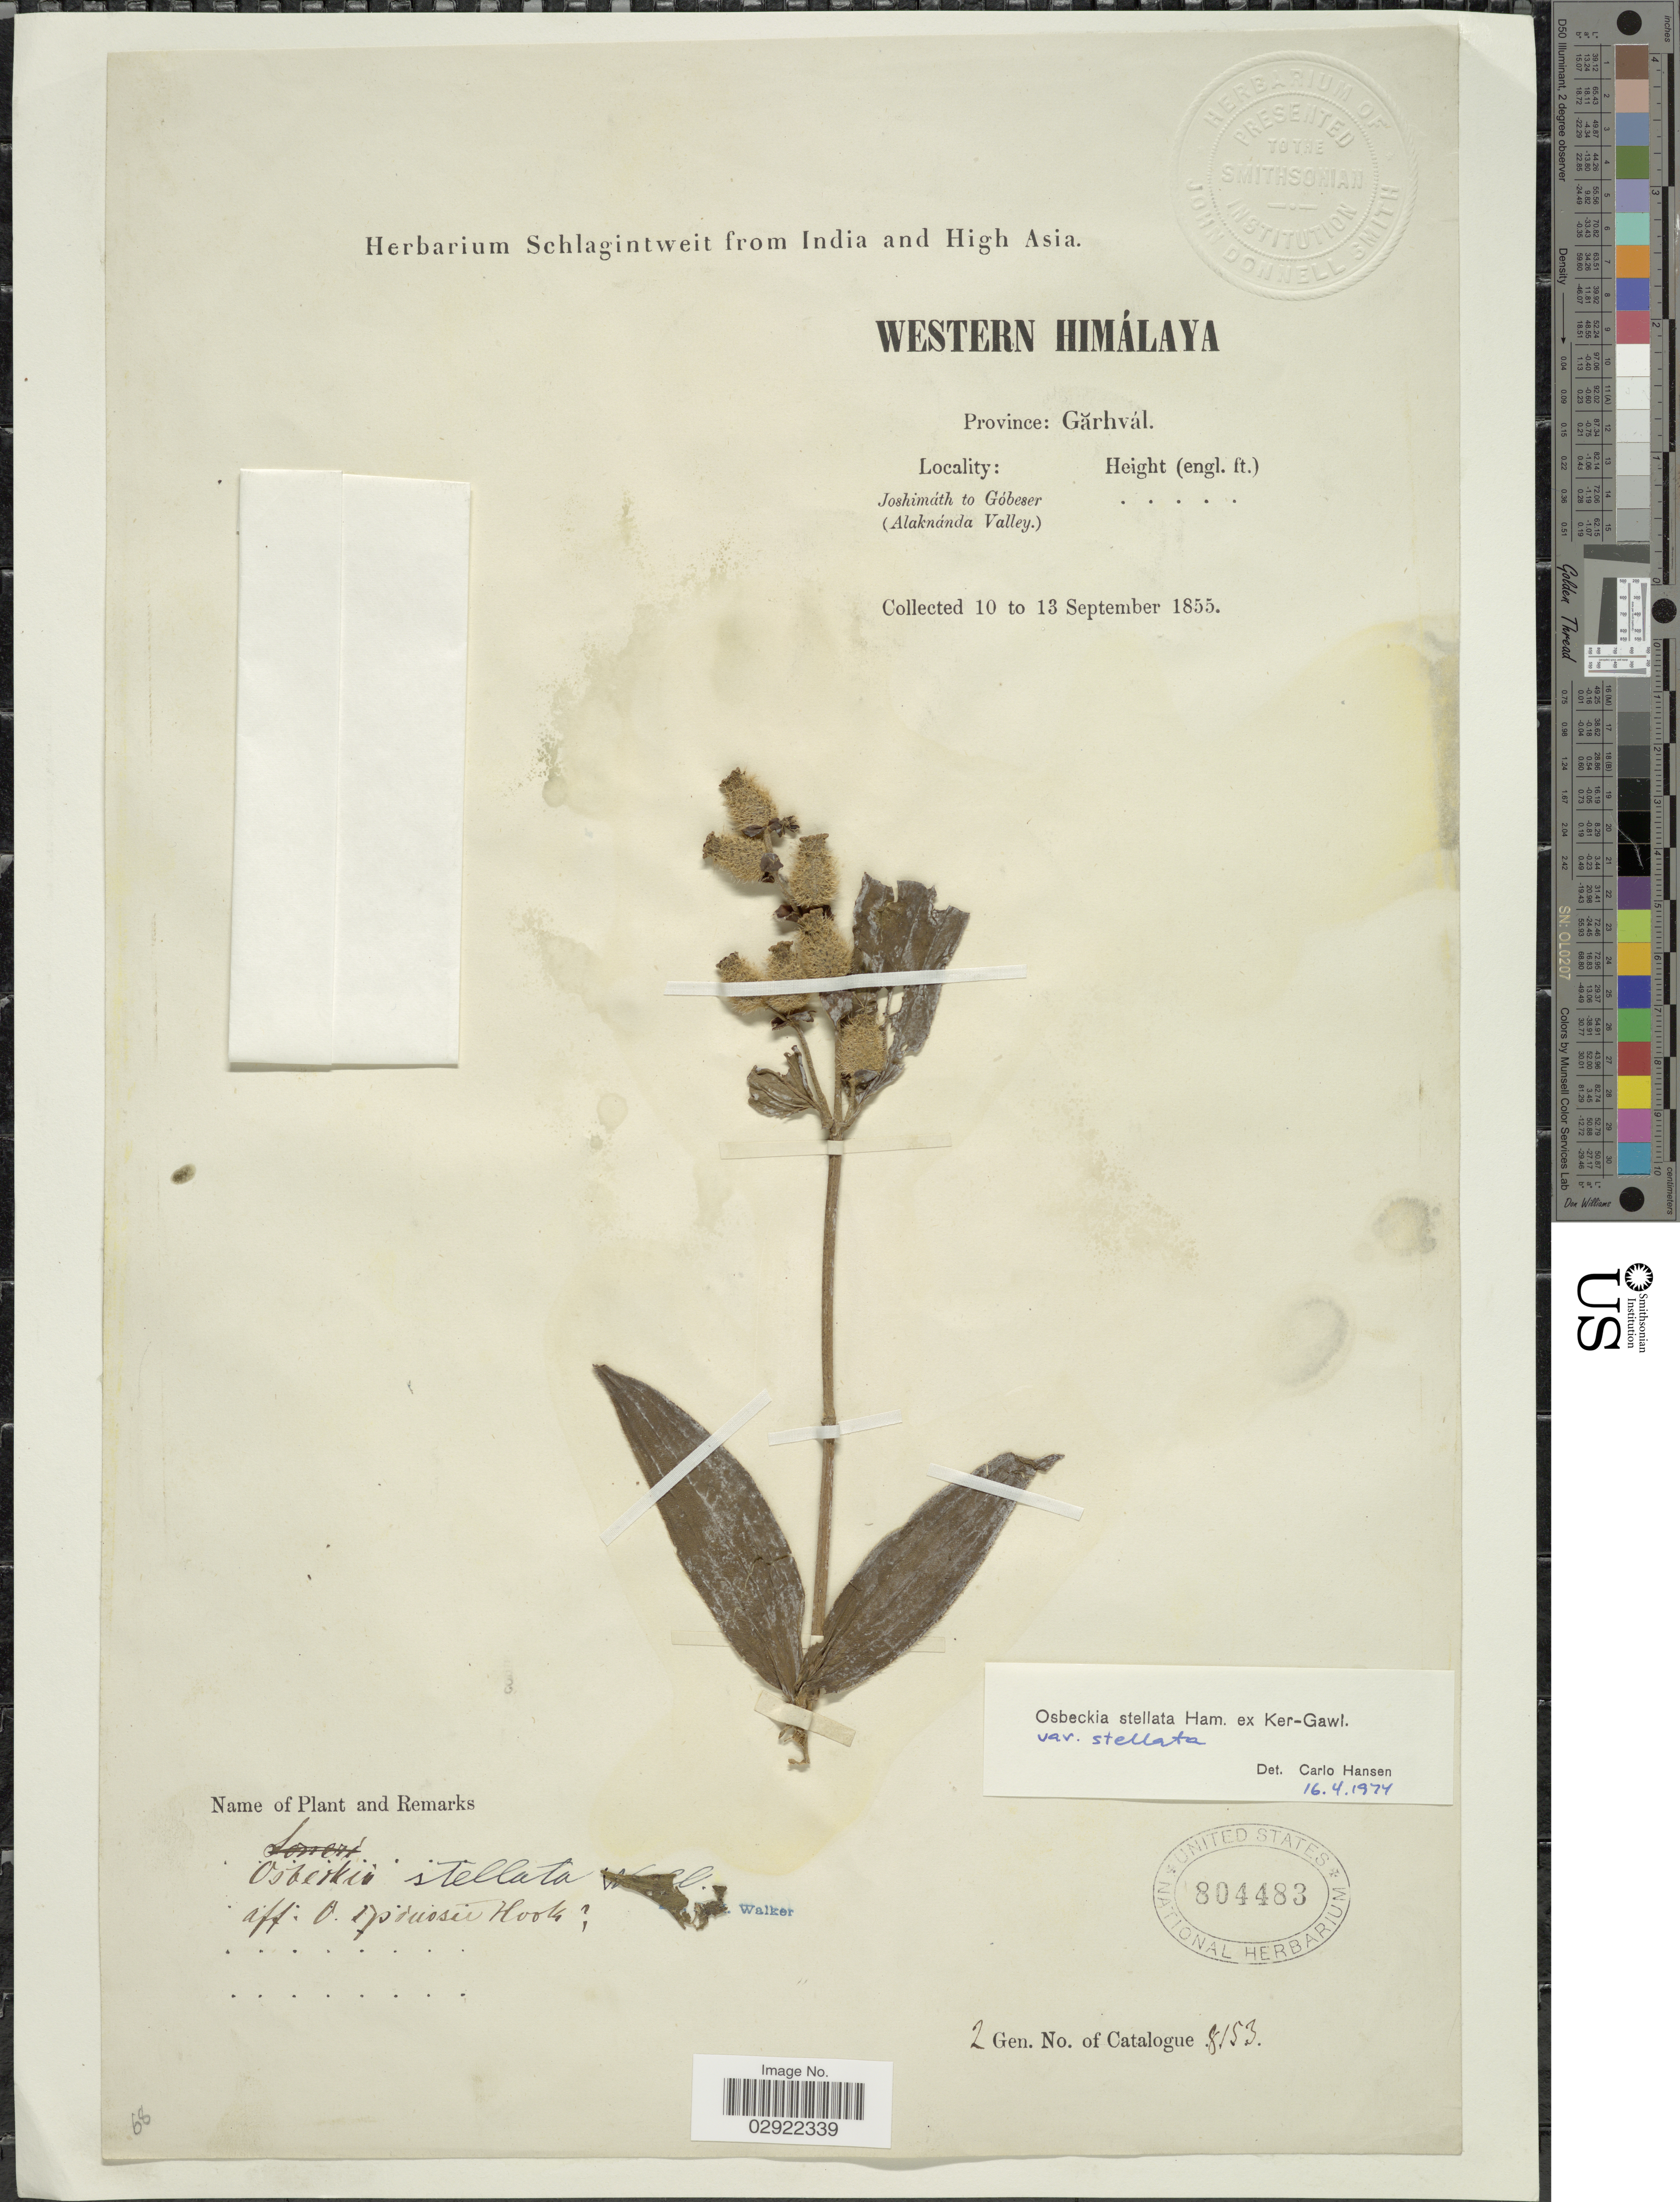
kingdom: Plantae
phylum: Tracheophyta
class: Magnoliopsida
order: Myrtales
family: Melastomataceae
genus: Osbeckia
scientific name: Osbeckia stellata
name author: Wall. ex C.B. Clarke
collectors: ex herb. Schlagintweit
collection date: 1855-09-10/1855-09-13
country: India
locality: Western Himalaya. Province: Garhvál. Joshimáth to Góbeser (Alaknánda Valley).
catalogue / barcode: US 804483